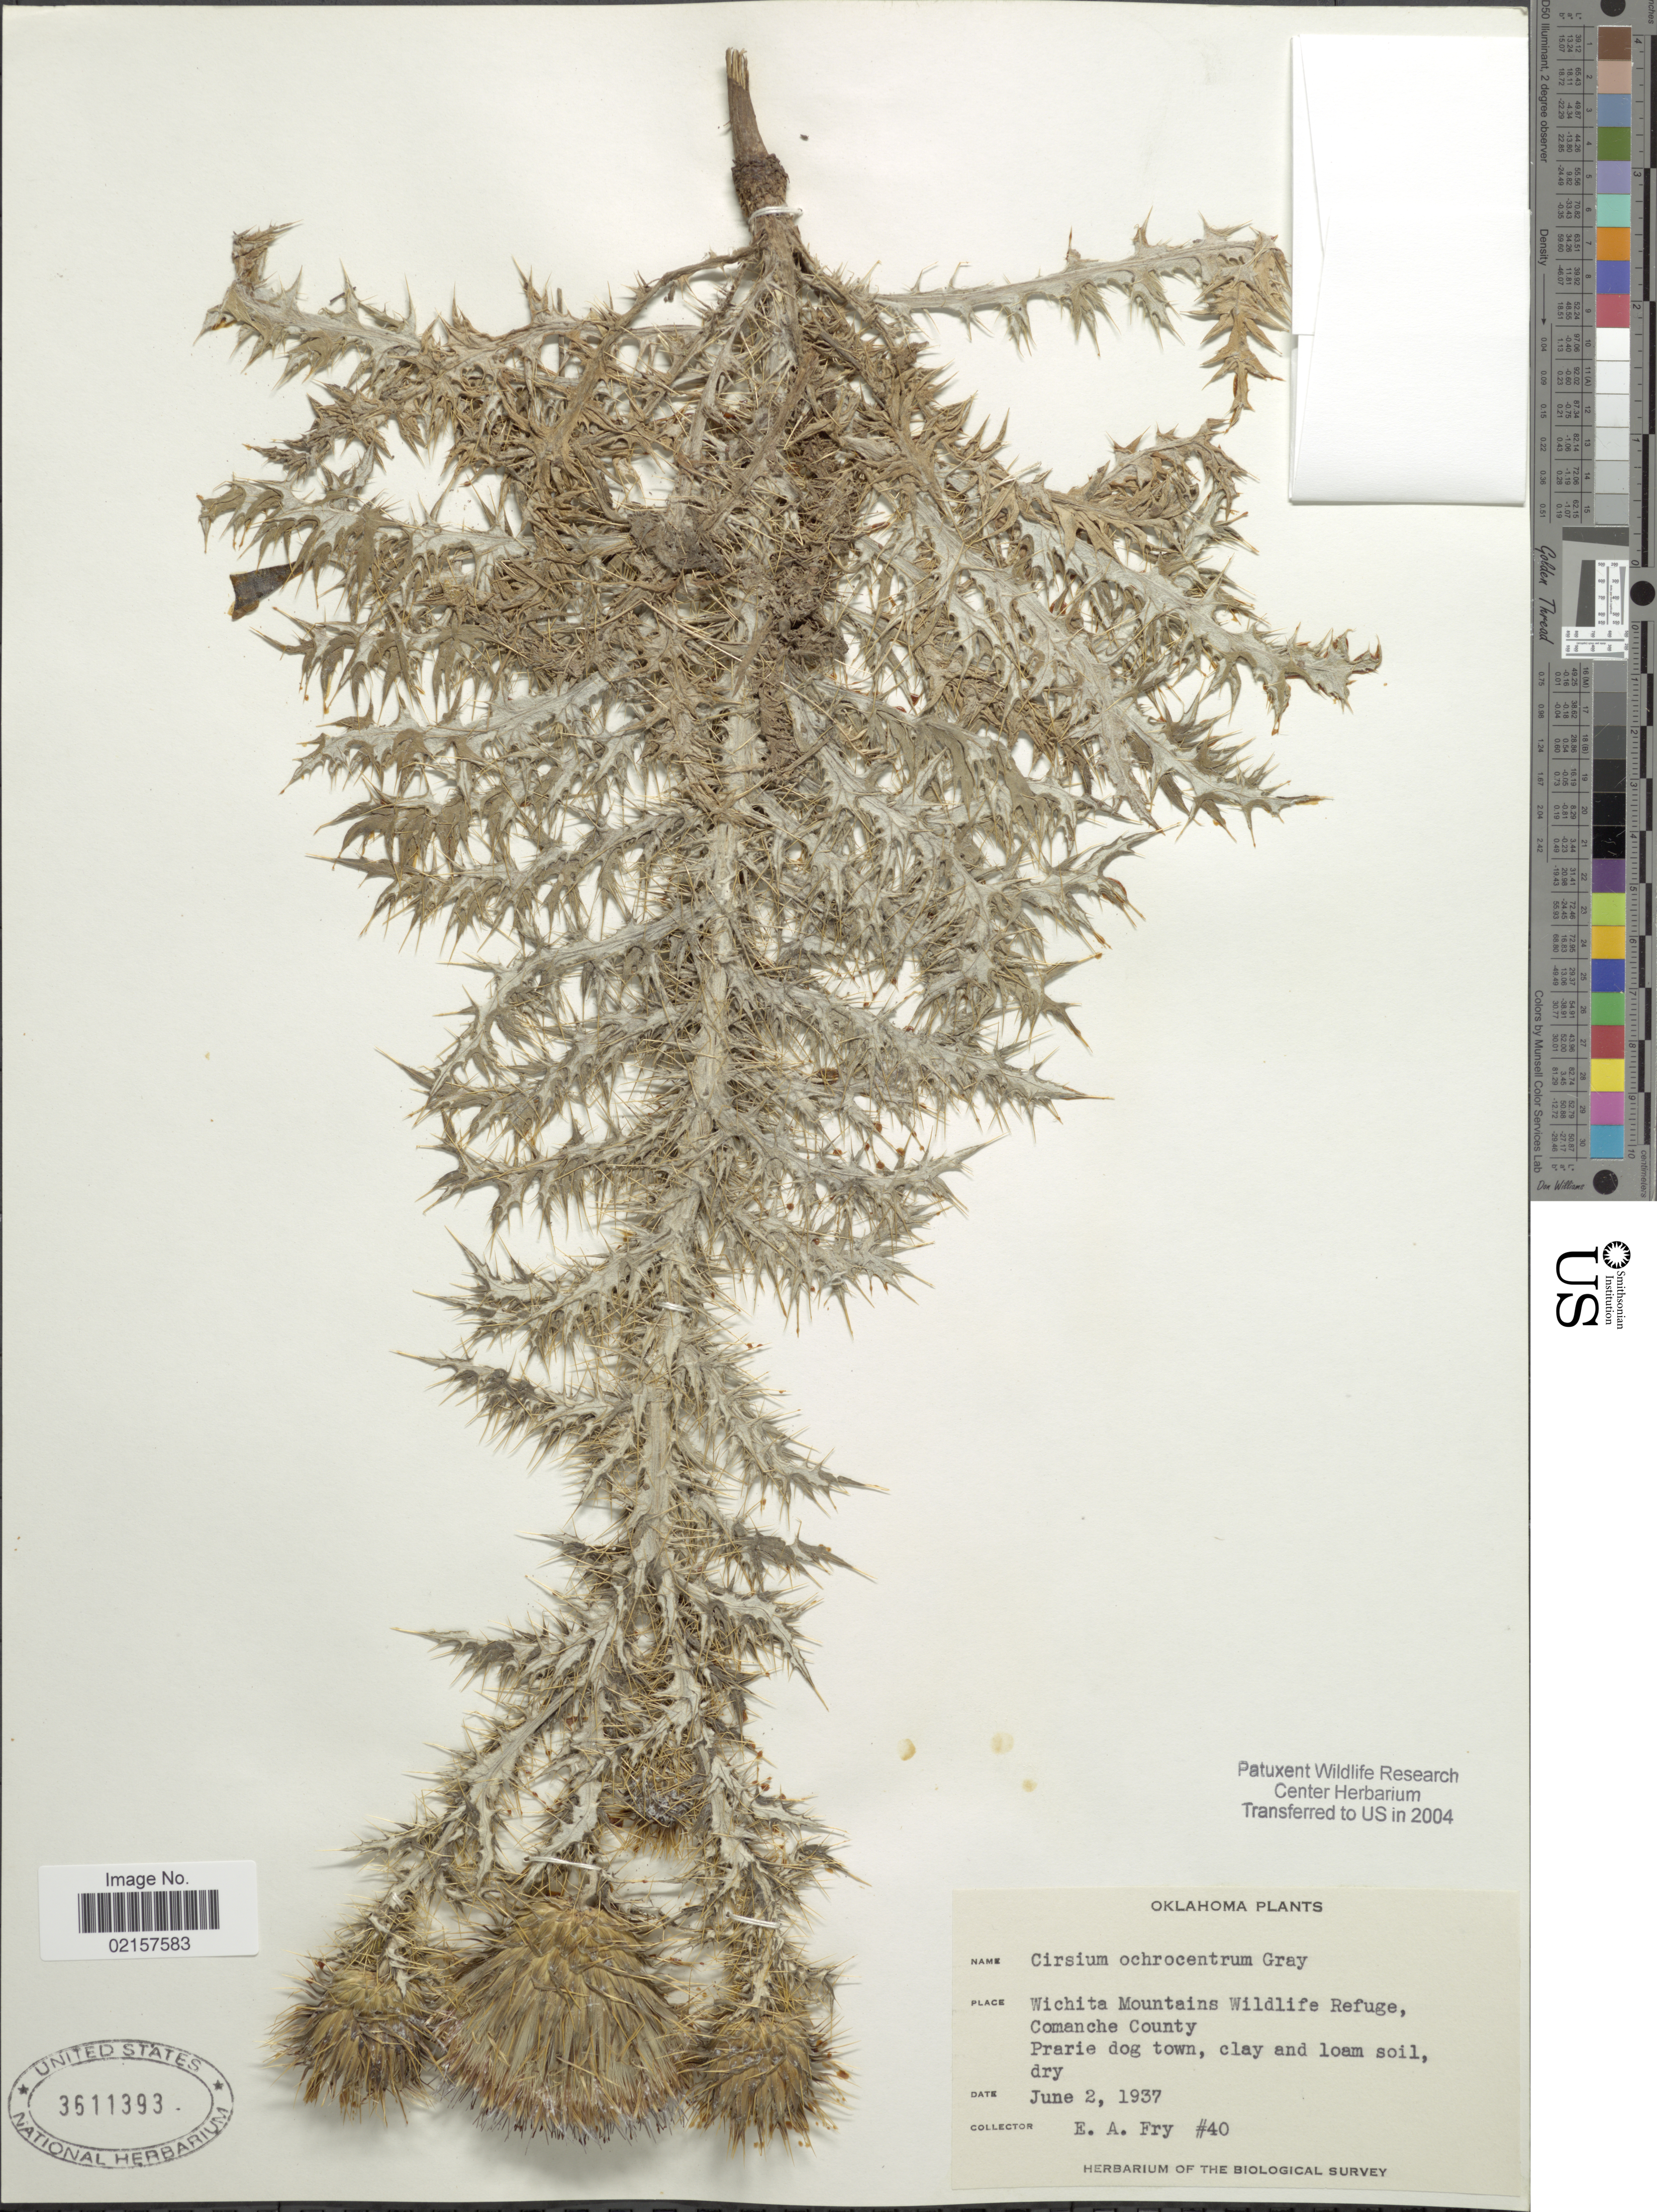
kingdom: Plantae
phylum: Tracheophyta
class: Magnoliopsida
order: Asterales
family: Asteraceae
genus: Cirsium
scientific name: Cirsium ochrocentrum subsp. martinii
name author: Barlow-Irick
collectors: E. Fry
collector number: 40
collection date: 1937-06-02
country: United States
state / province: Oklahoma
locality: Wichita Mountains Wildlife Refuge, Comanche County, prairie dog town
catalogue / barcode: US 3611393